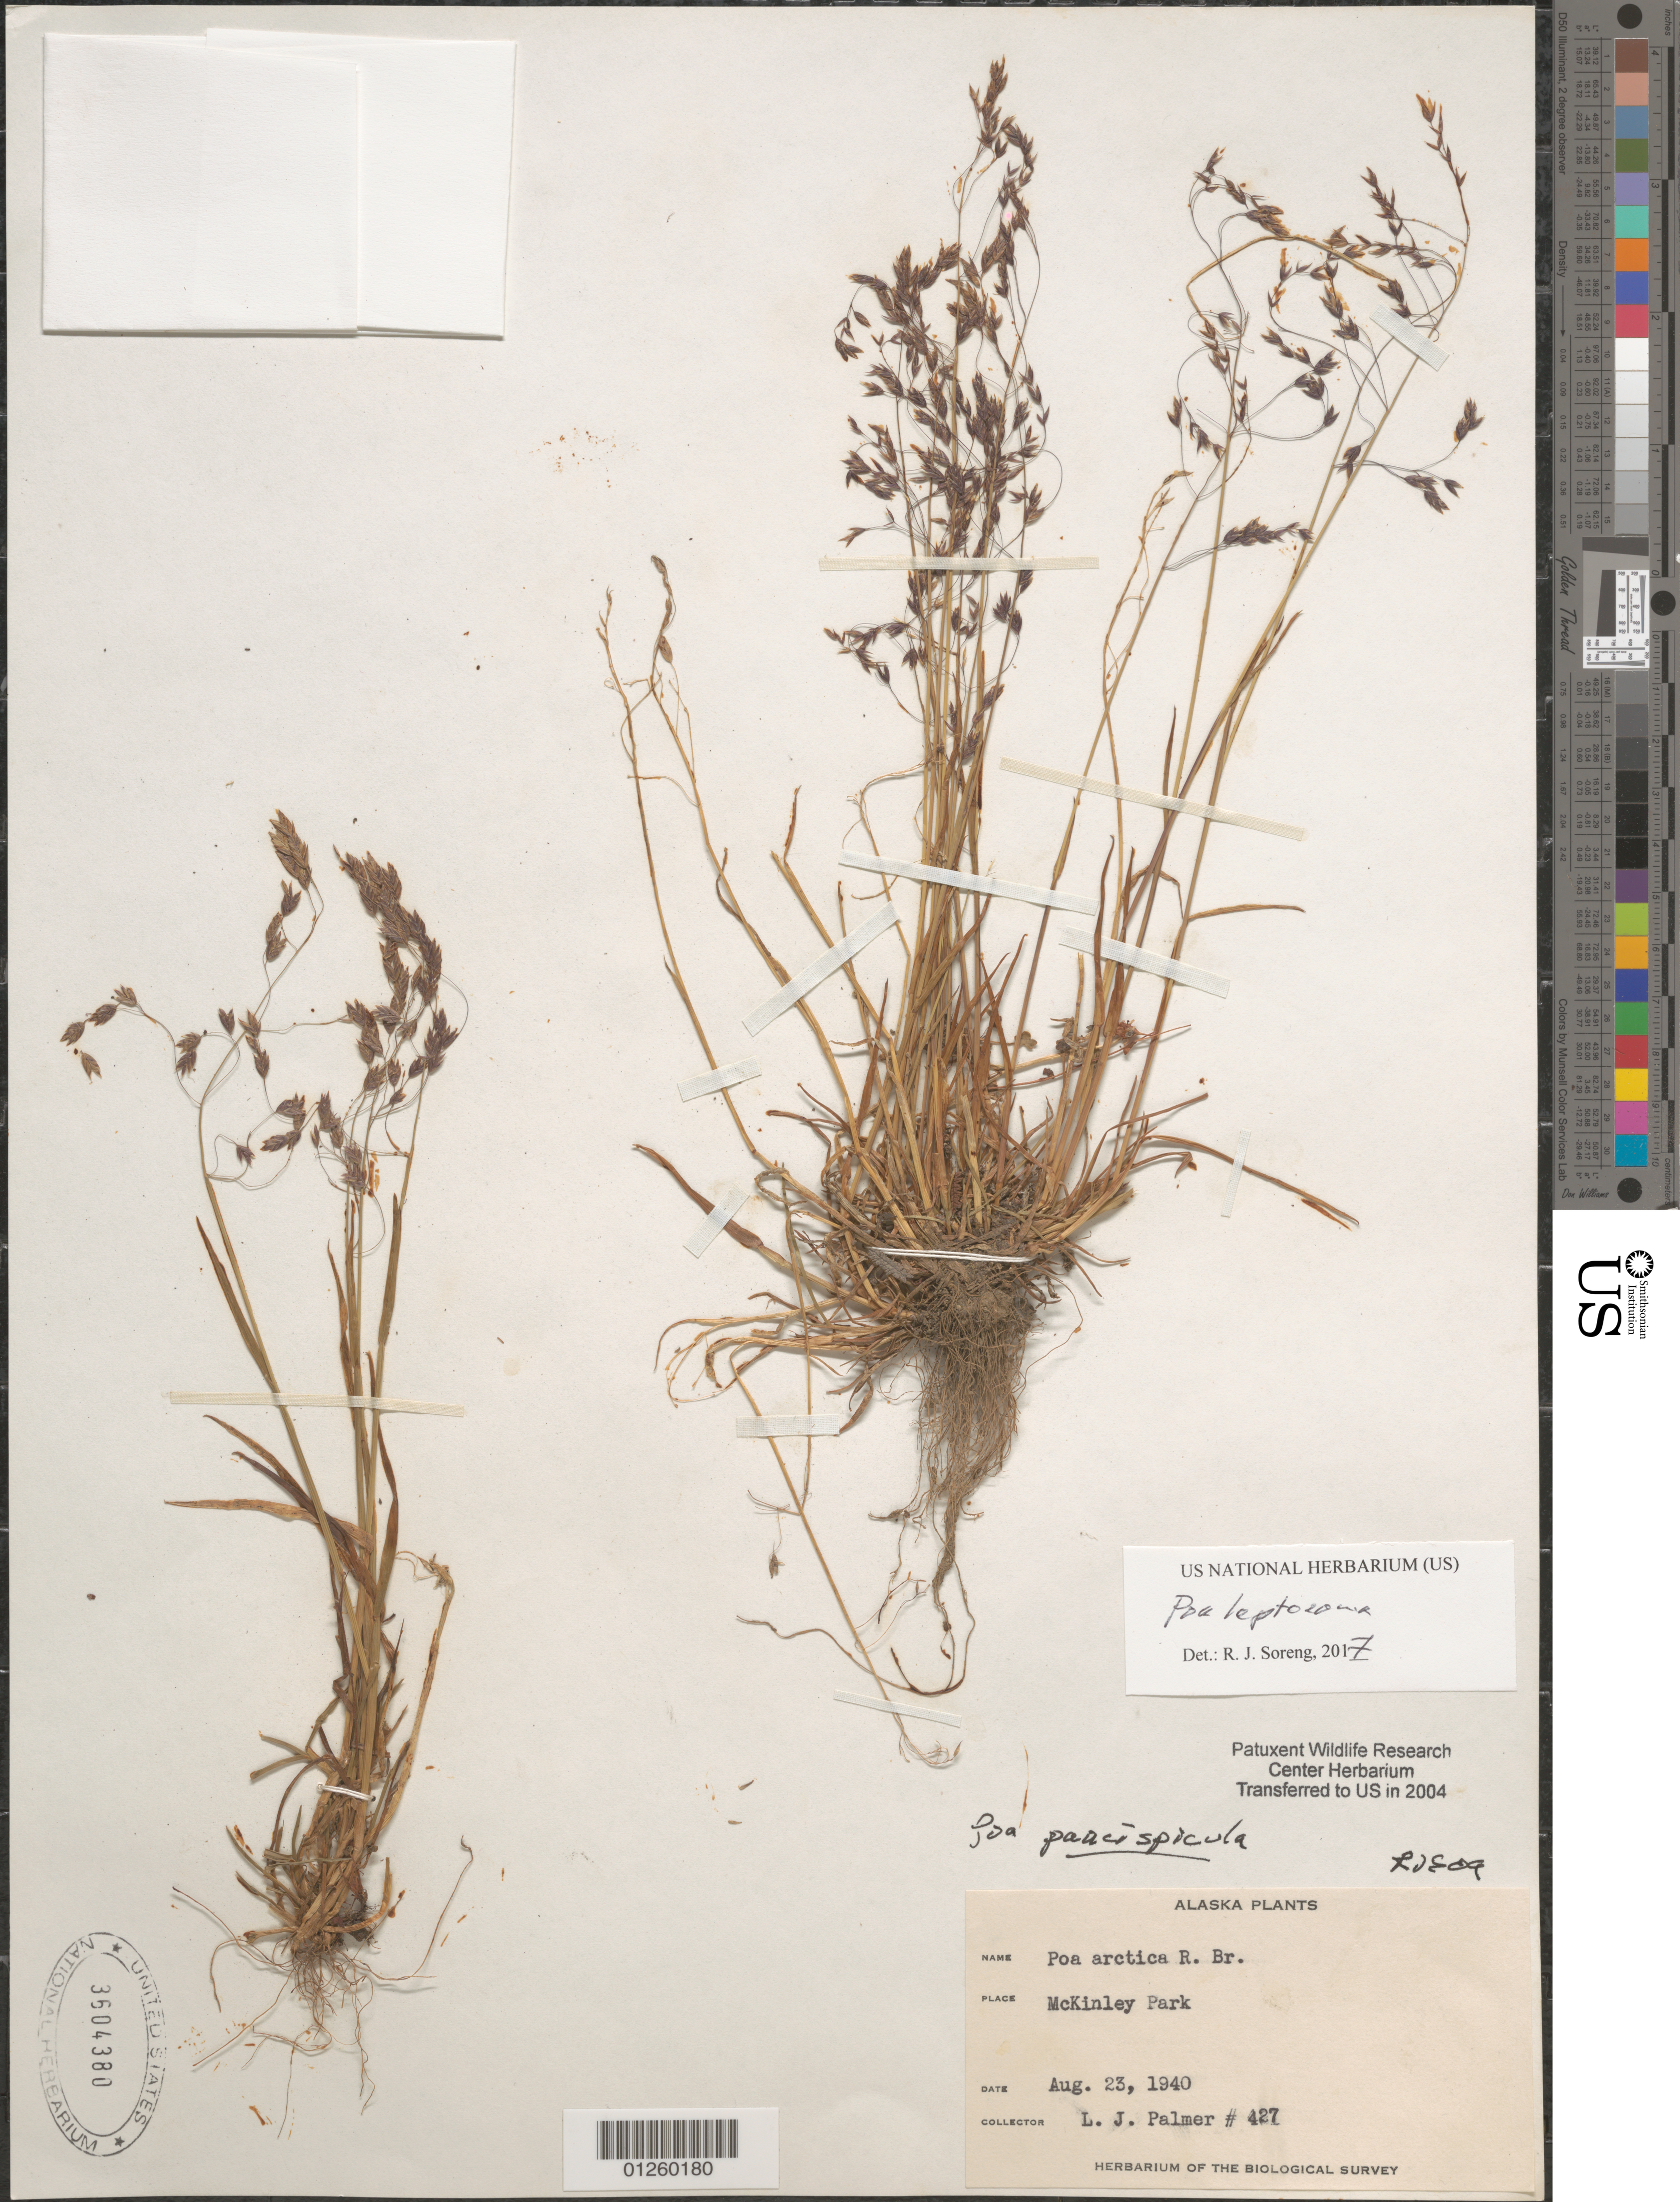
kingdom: Plantae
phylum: Tracheophyta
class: Liliopsida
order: Poales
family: Poaceae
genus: Poa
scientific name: Poa leptocoma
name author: Trin.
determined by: Soreng, Robert J., Research Associate (BOT), Smithsonian Institution - National Museum of Natural History (UNITED STATES)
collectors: L. J. Palmer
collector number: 427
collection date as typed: Aug. 23, 1940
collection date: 1940-08-23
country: United States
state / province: Alaska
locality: McKinley Park.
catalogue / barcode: US 3504380